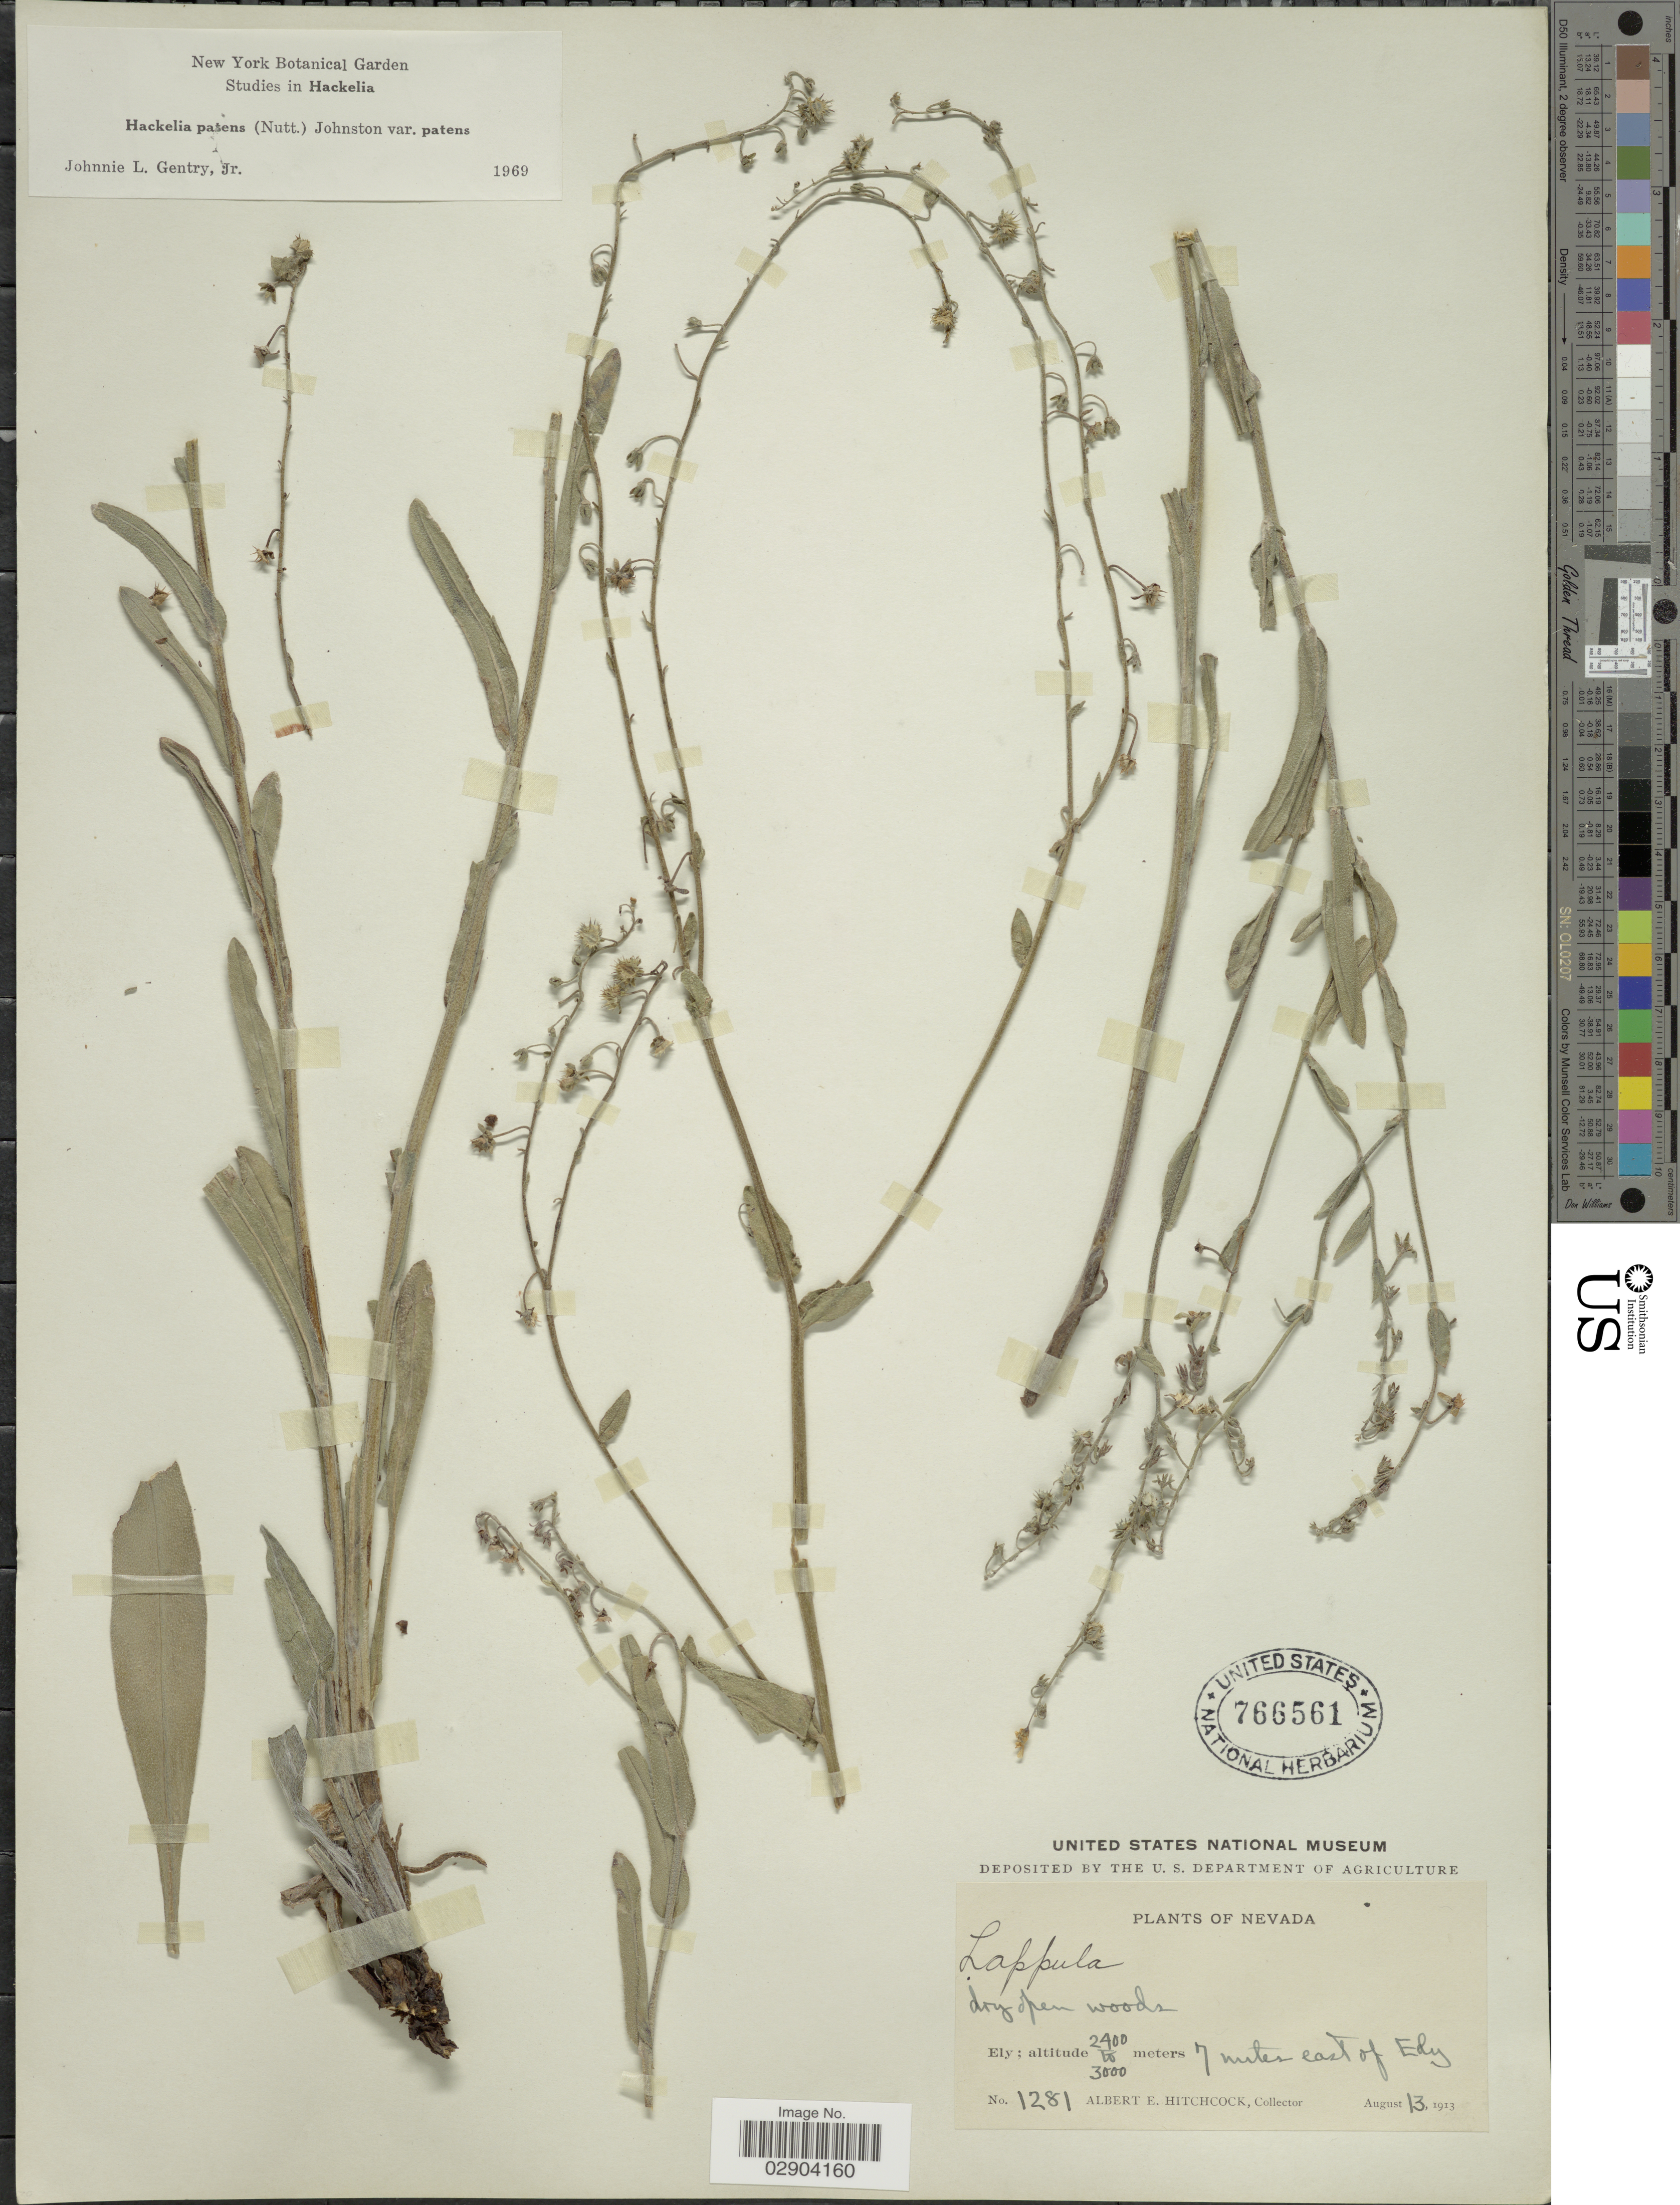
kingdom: Plantae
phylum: Tracheophyta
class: Magnoliopsida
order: Boraginales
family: Boraginaceae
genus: Hackelia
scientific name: Hackelia patens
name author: I.M. Johnst.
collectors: A. Hitchcock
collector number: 1281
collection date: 1913-08-13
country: United States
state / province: Nevada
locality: Ely, 7 miles east of Edy.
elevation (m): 2400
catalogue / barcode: US 766561